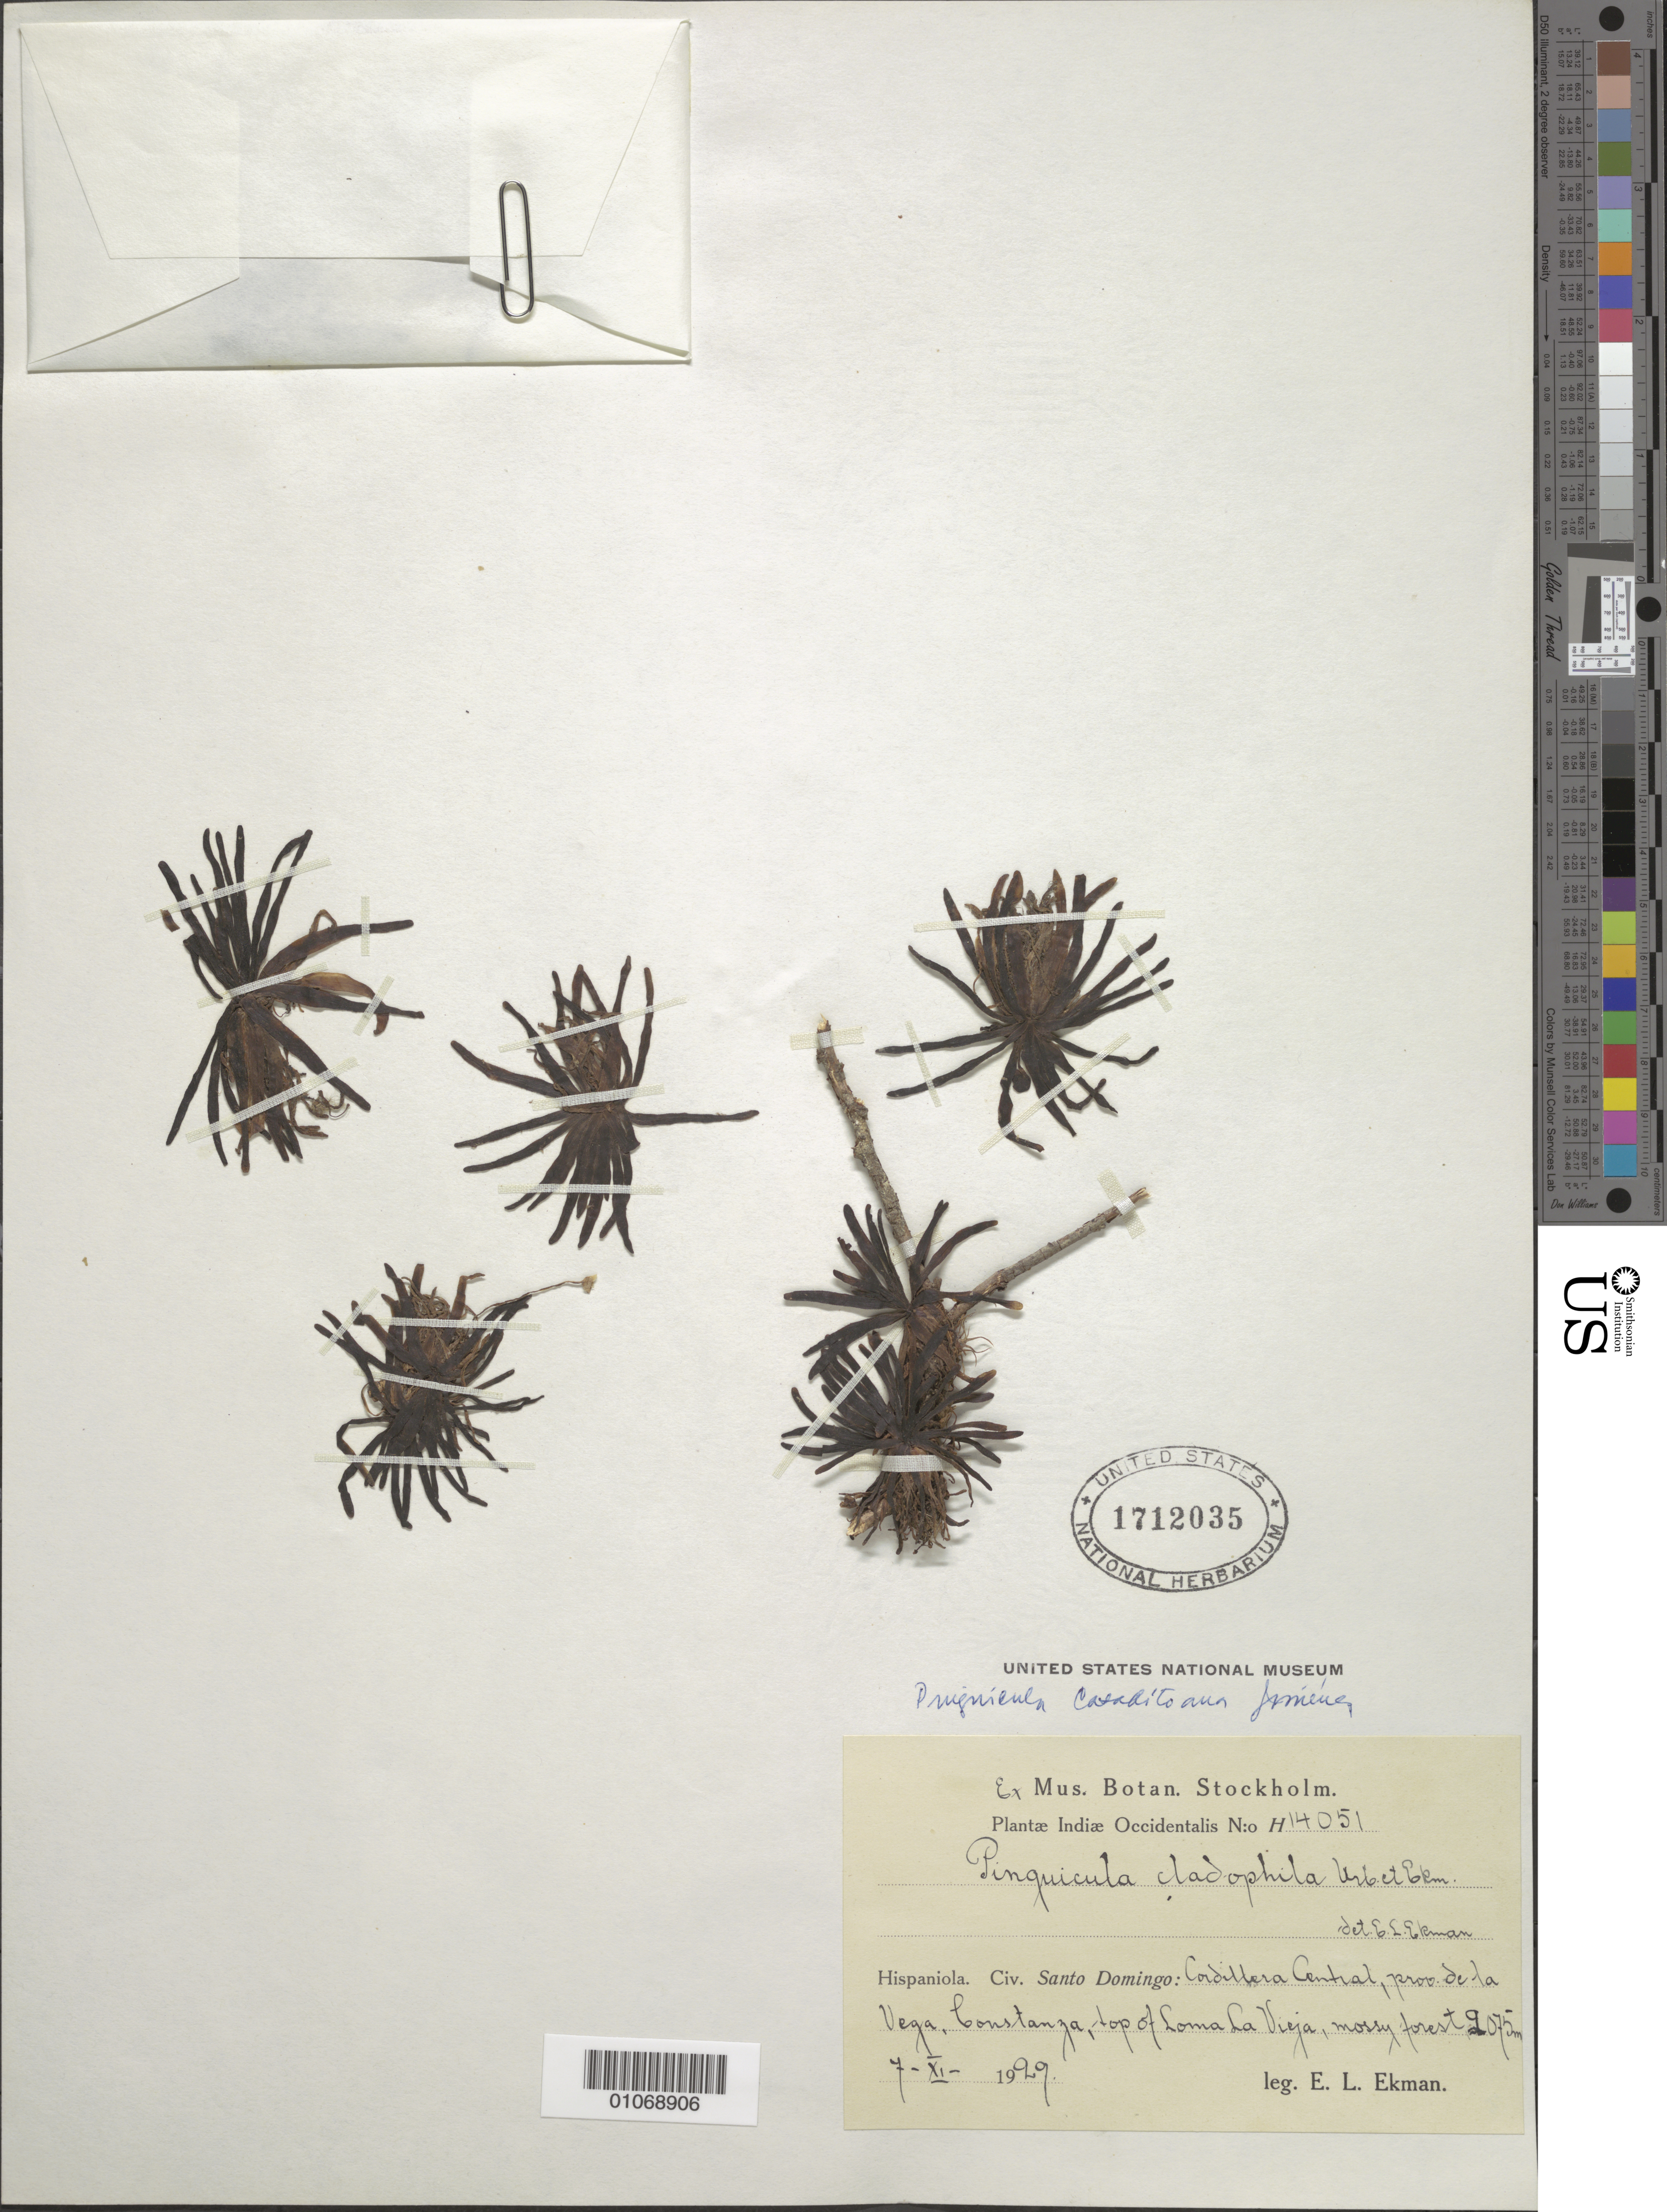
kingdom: Plantae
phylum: Tracheophyta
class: Magnoliopsida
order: Lamiales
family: Lentibulariaceae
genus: Pinguicula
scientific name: Pinguicula casabitoana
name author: J. Jiménez Alm.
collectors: E. L. Ekman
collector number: H 14051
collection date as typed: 04 Nov 1929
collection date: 1929-11-04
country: Dominican Republic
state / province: Distrito Nacional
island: Hispaniola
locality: Cordillera Central, province de la Vega. Costanza, top of Loma La Vieja, mossy forest.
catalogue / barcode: US 1712035